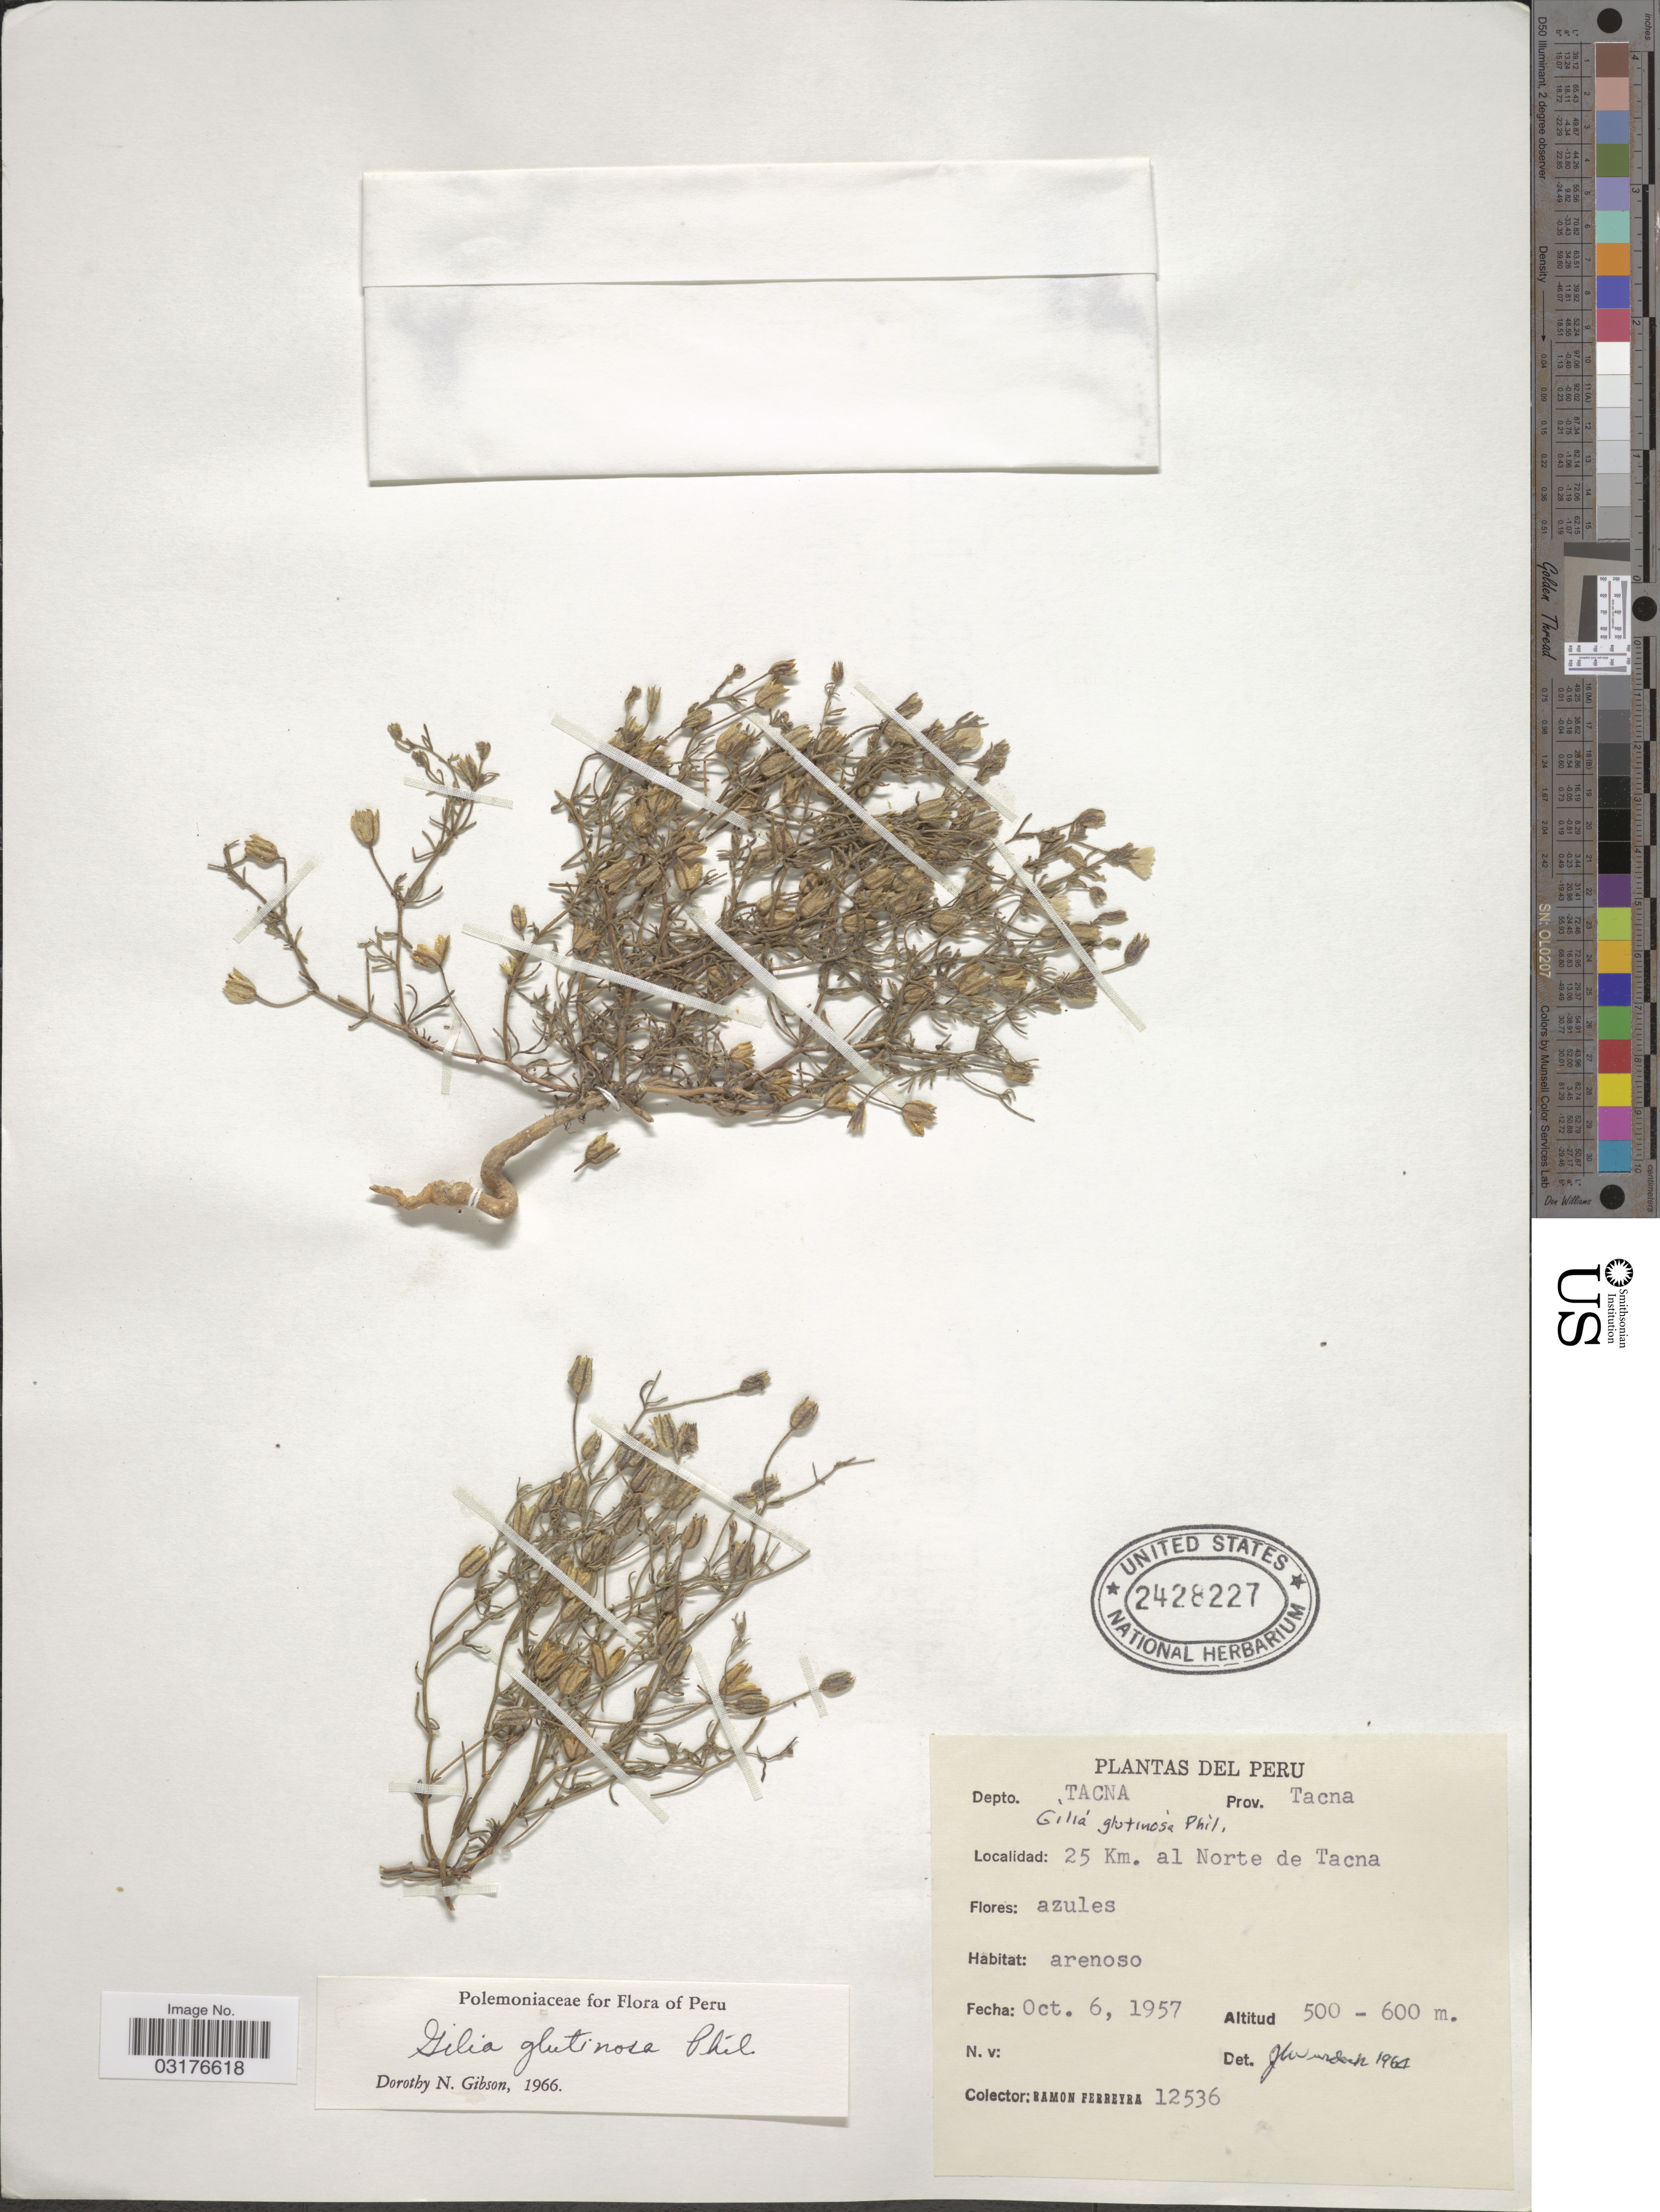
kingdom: Plantae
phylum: Tracheophyta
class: Magnoliopsida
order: Ericales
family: Polemoniaceae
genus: Dayia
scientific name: Dayia glutinosa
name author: (Phil.) J.M. Porter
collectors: R. A. Ferreyra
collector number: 12536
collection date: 1957-10-06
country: Peru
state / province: Tacna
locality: Depto. Tacna. Prov. Tacna. 25 Km. al Norte de Tacna.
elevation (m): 500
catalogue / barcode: US 2428227